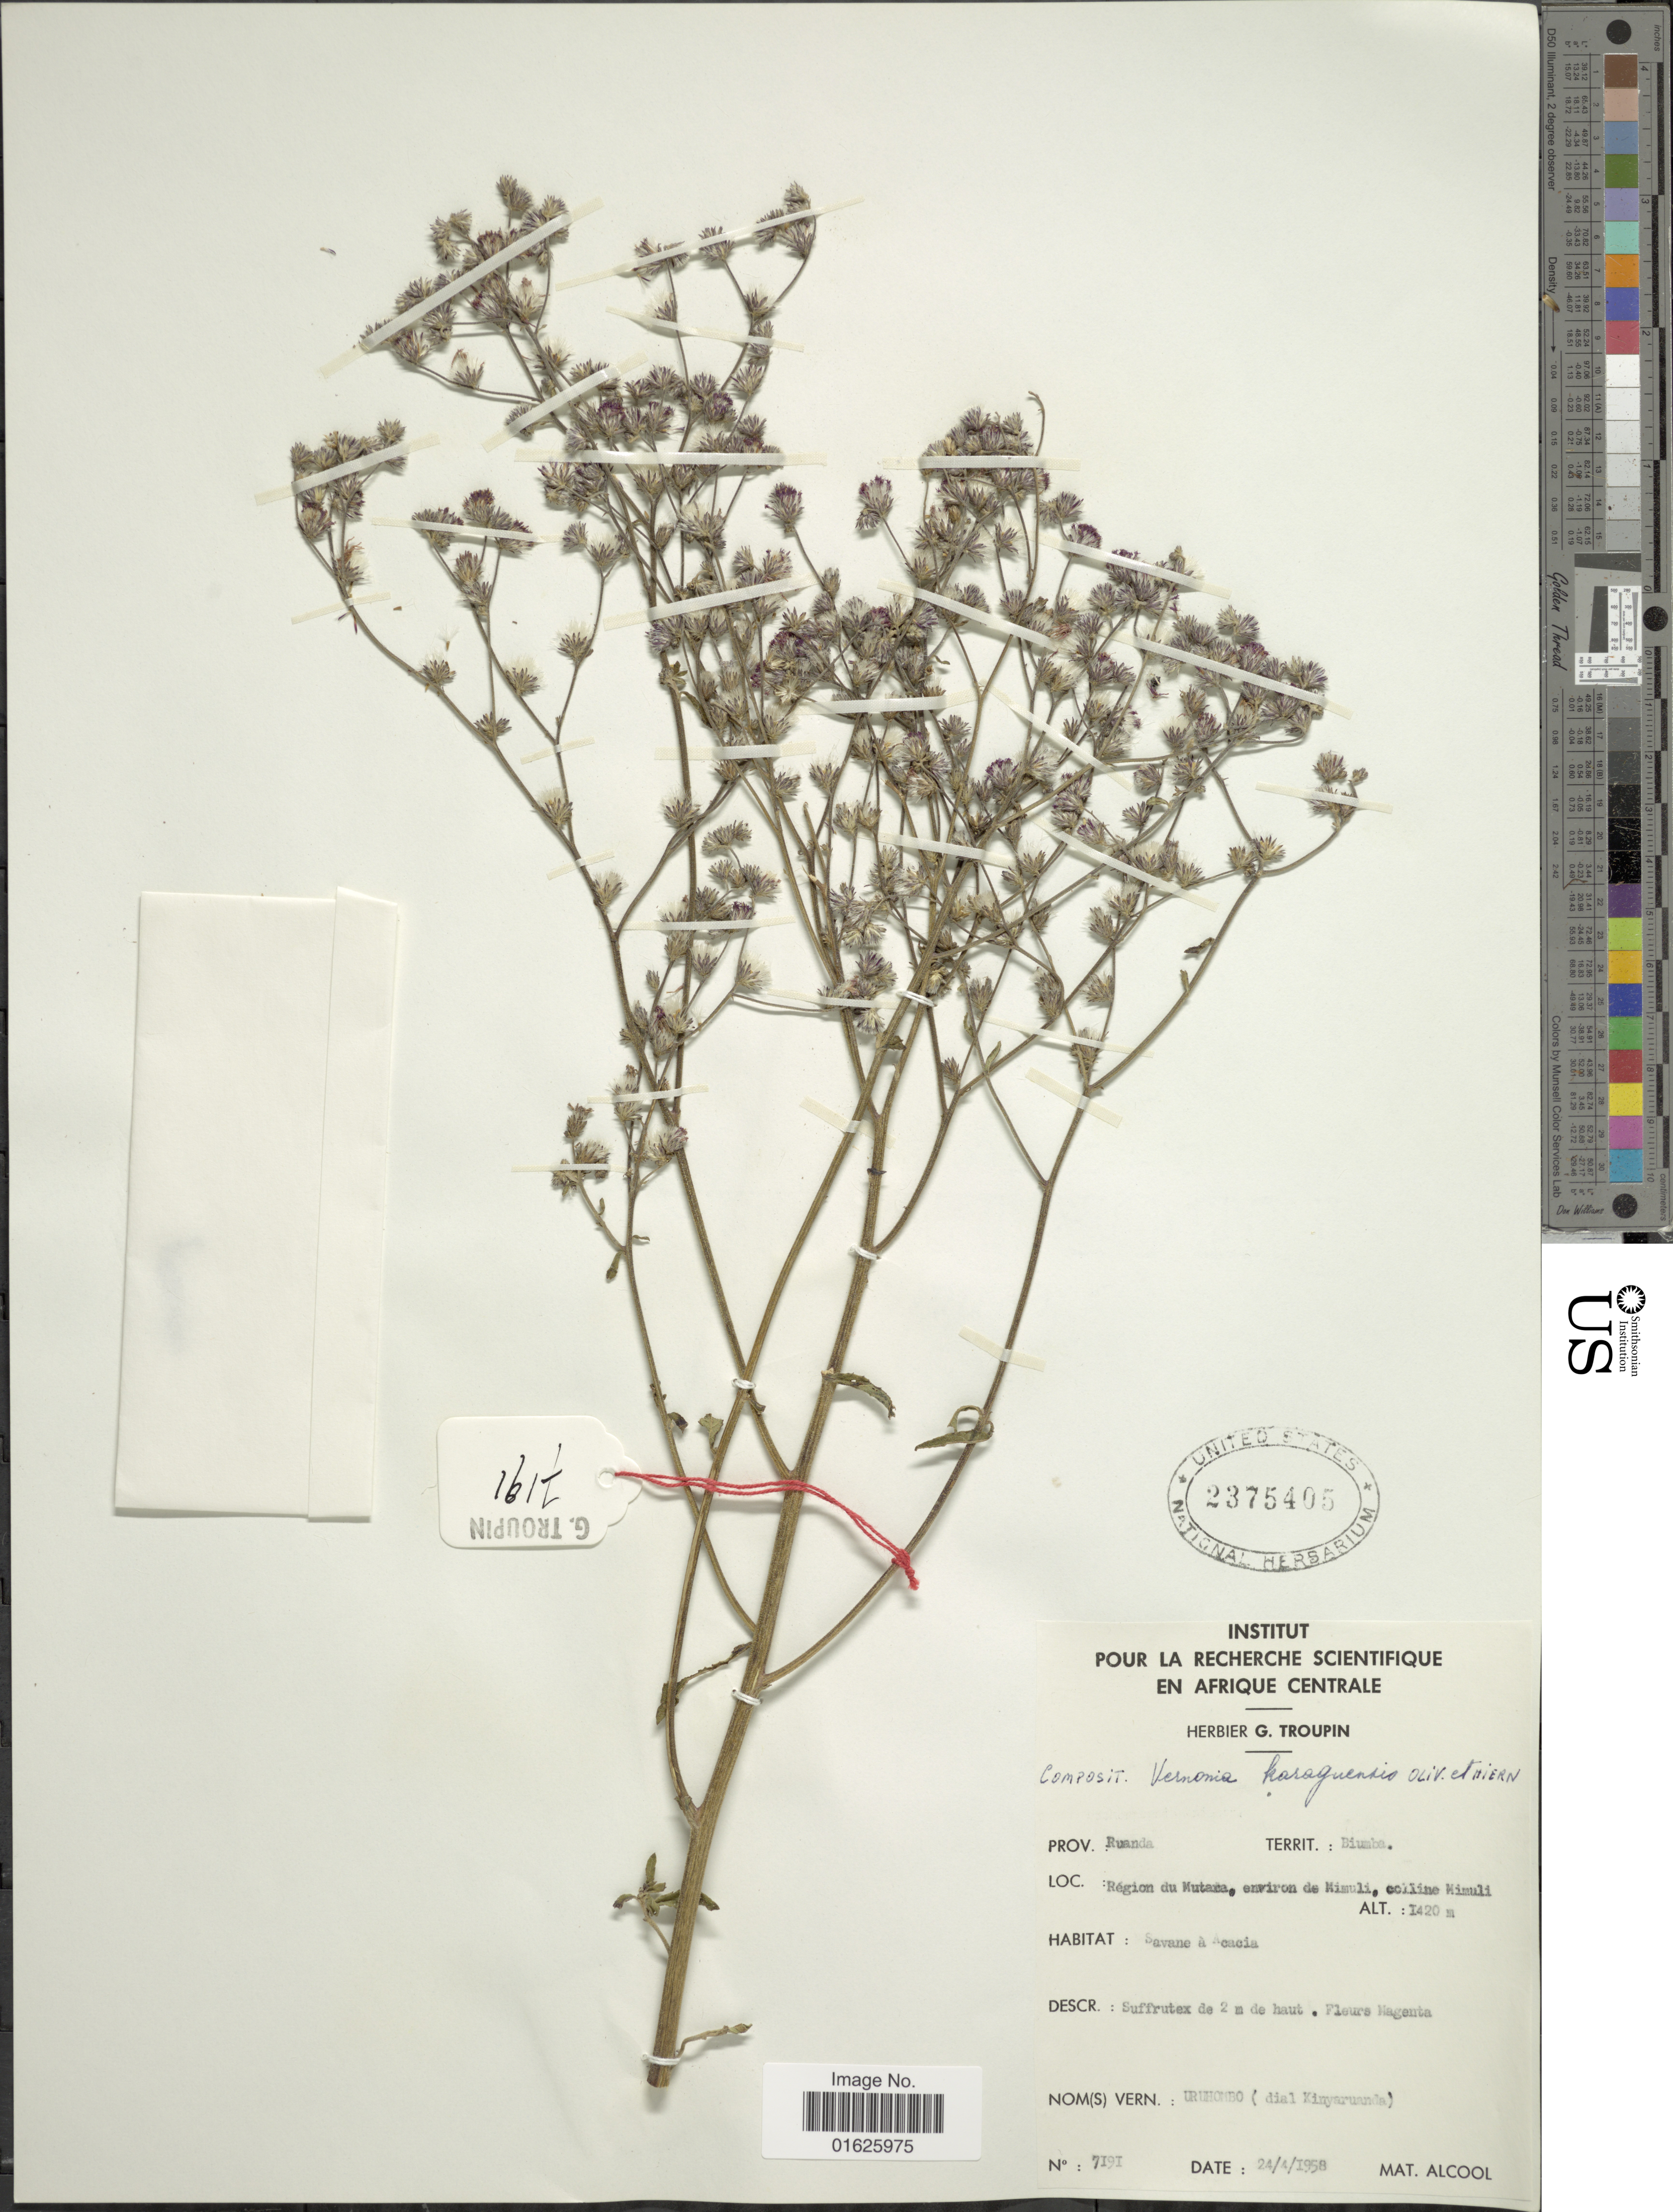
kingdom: Plantae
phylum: Tracheophyta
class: Magnoliopsida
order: Asterales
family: Asteraceae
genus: Orbivestus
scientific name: Orbivestus karaguensis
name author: (Oliv. & Hiern) H. Rob.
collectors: ex herb. G. Troupin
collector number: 7191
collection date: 1958-04-24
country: Rwanda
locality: Prov. Ruanda, Territ: Biumba, Région du Mutada, environs de Mimuli, colline Mimuli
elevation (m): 1420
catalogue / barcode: US 2375405